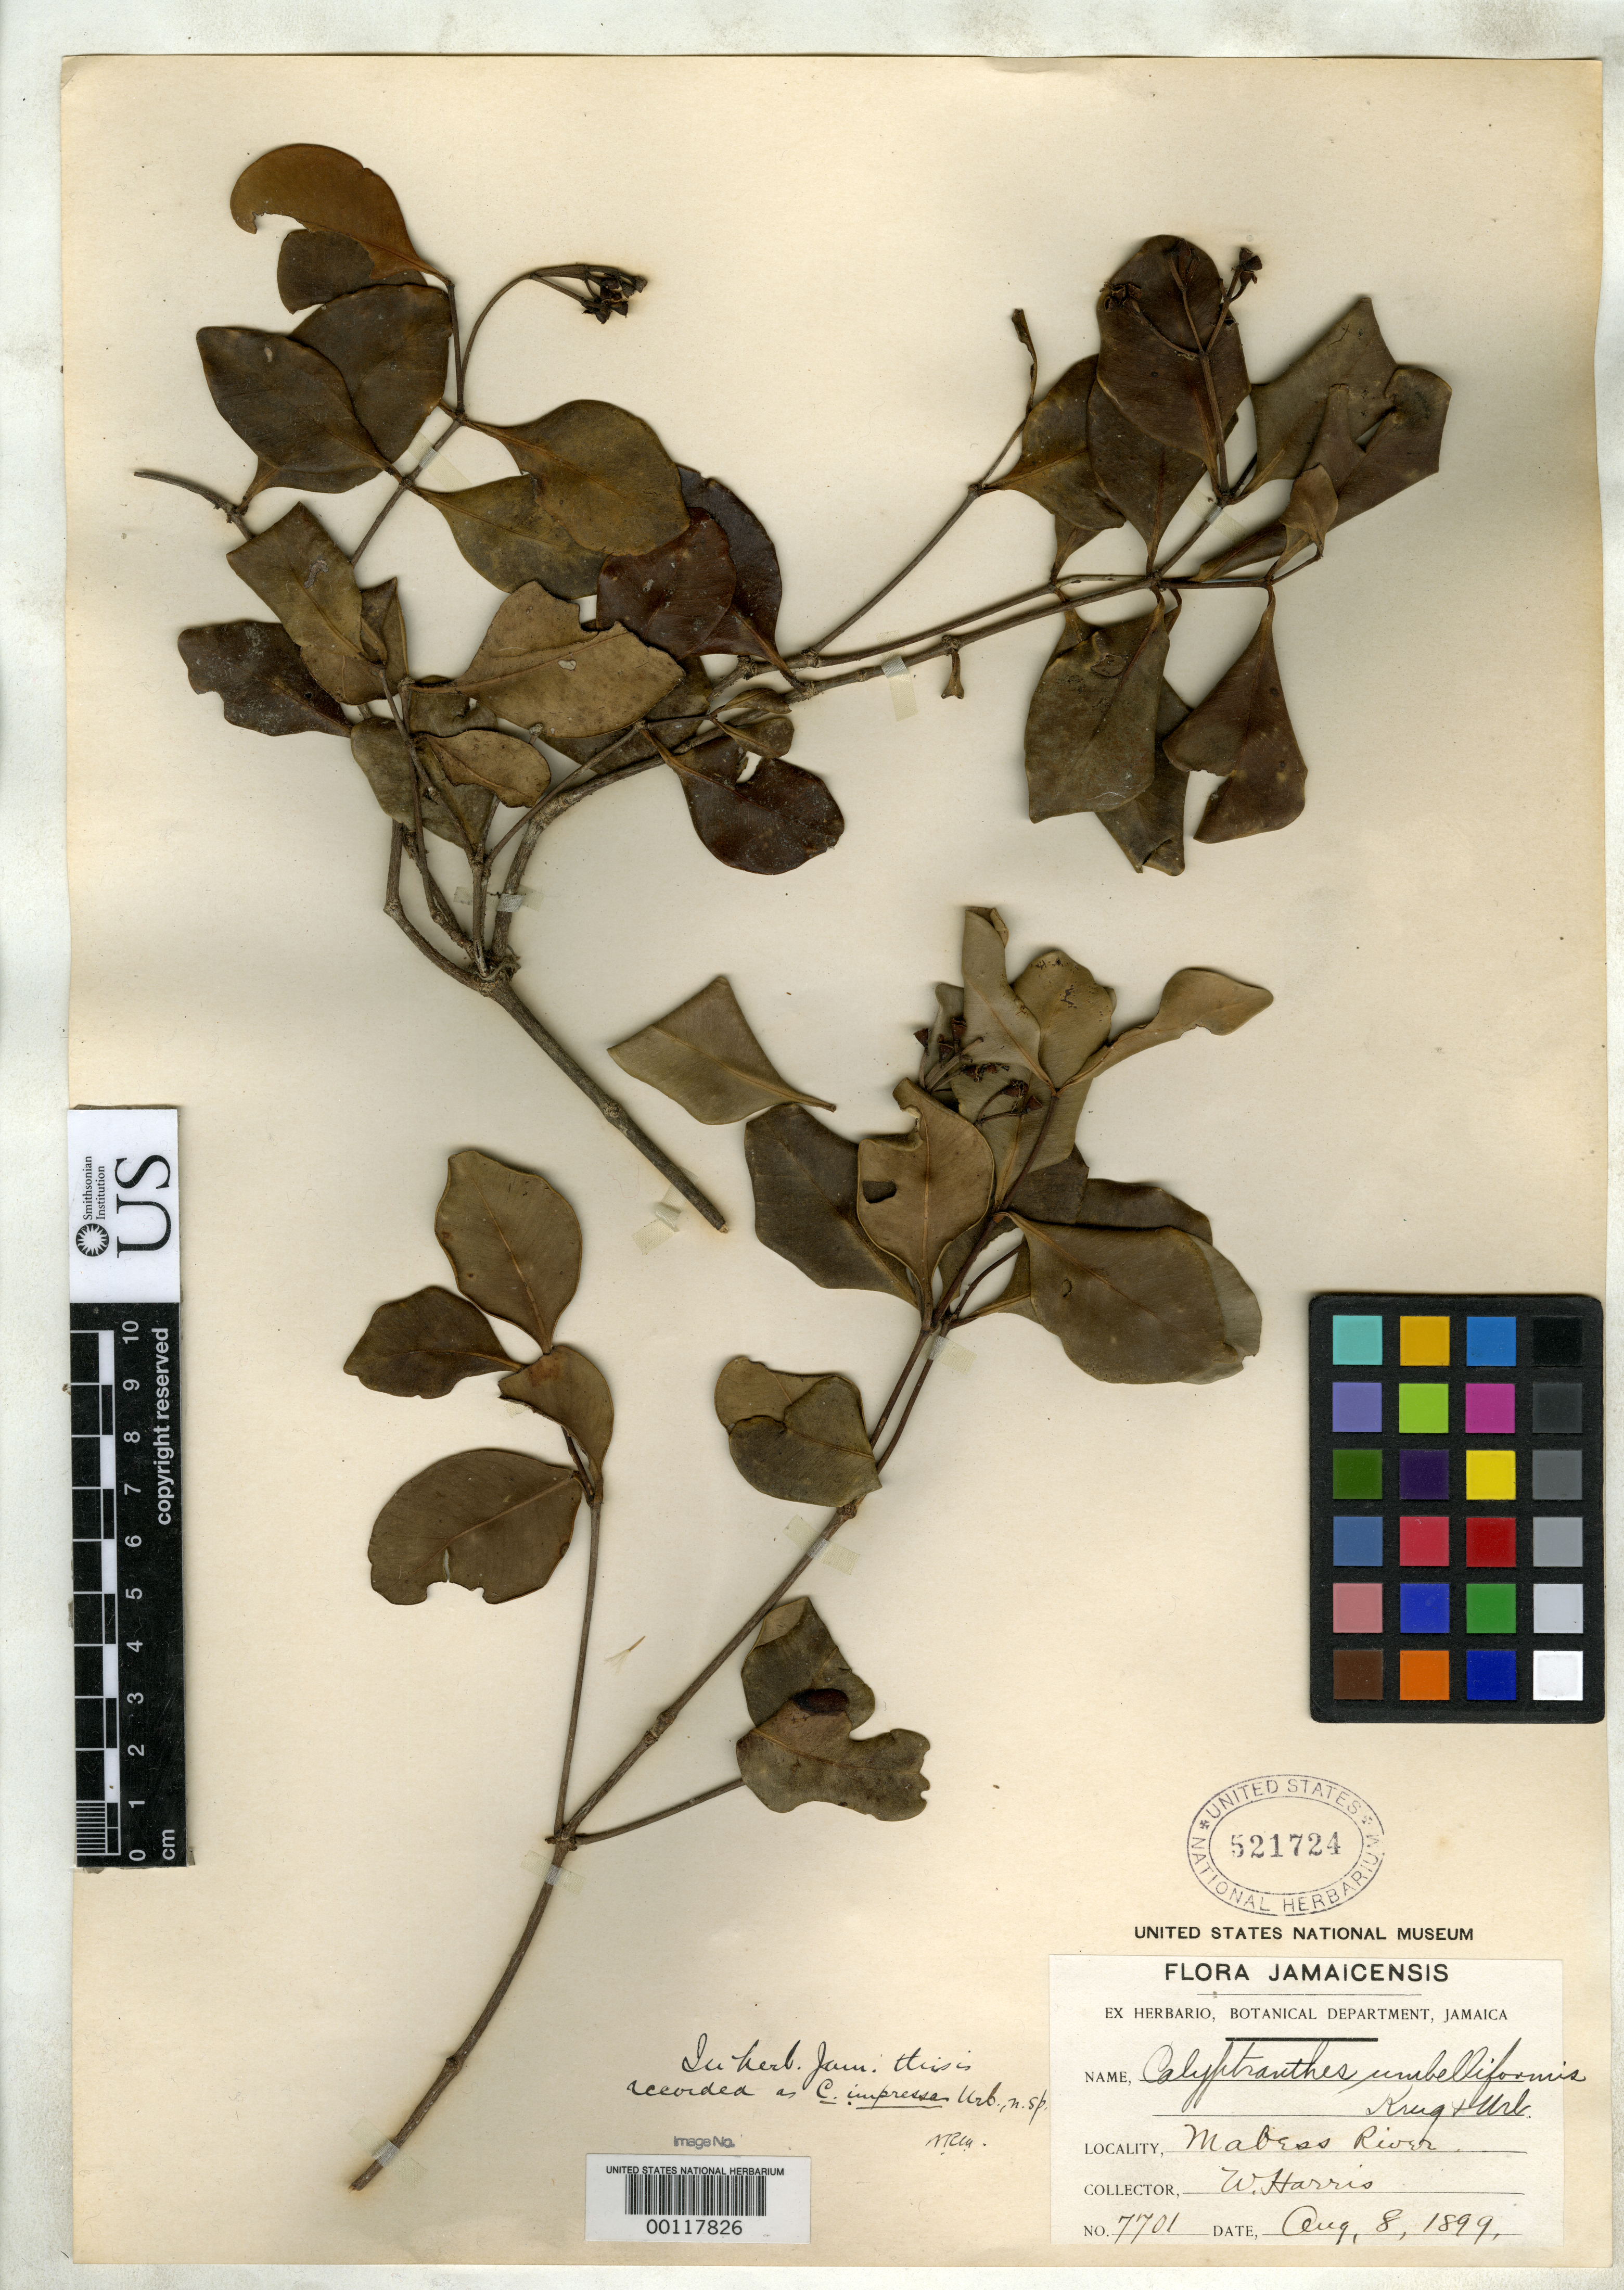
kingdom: Plantae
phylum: Tracheophyta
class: Magnoliopsida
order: Myrtales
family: Myrtaceae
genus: Calyptranthes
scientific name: Calyptranthes impressa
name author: Urb.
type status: Isotype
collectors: W. H. Harris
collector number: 7701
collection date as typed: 08 Aug 1899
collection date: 1899-08-08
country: Jamaica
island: Greater Antilles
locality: Mabess River.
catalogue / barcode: US 521724